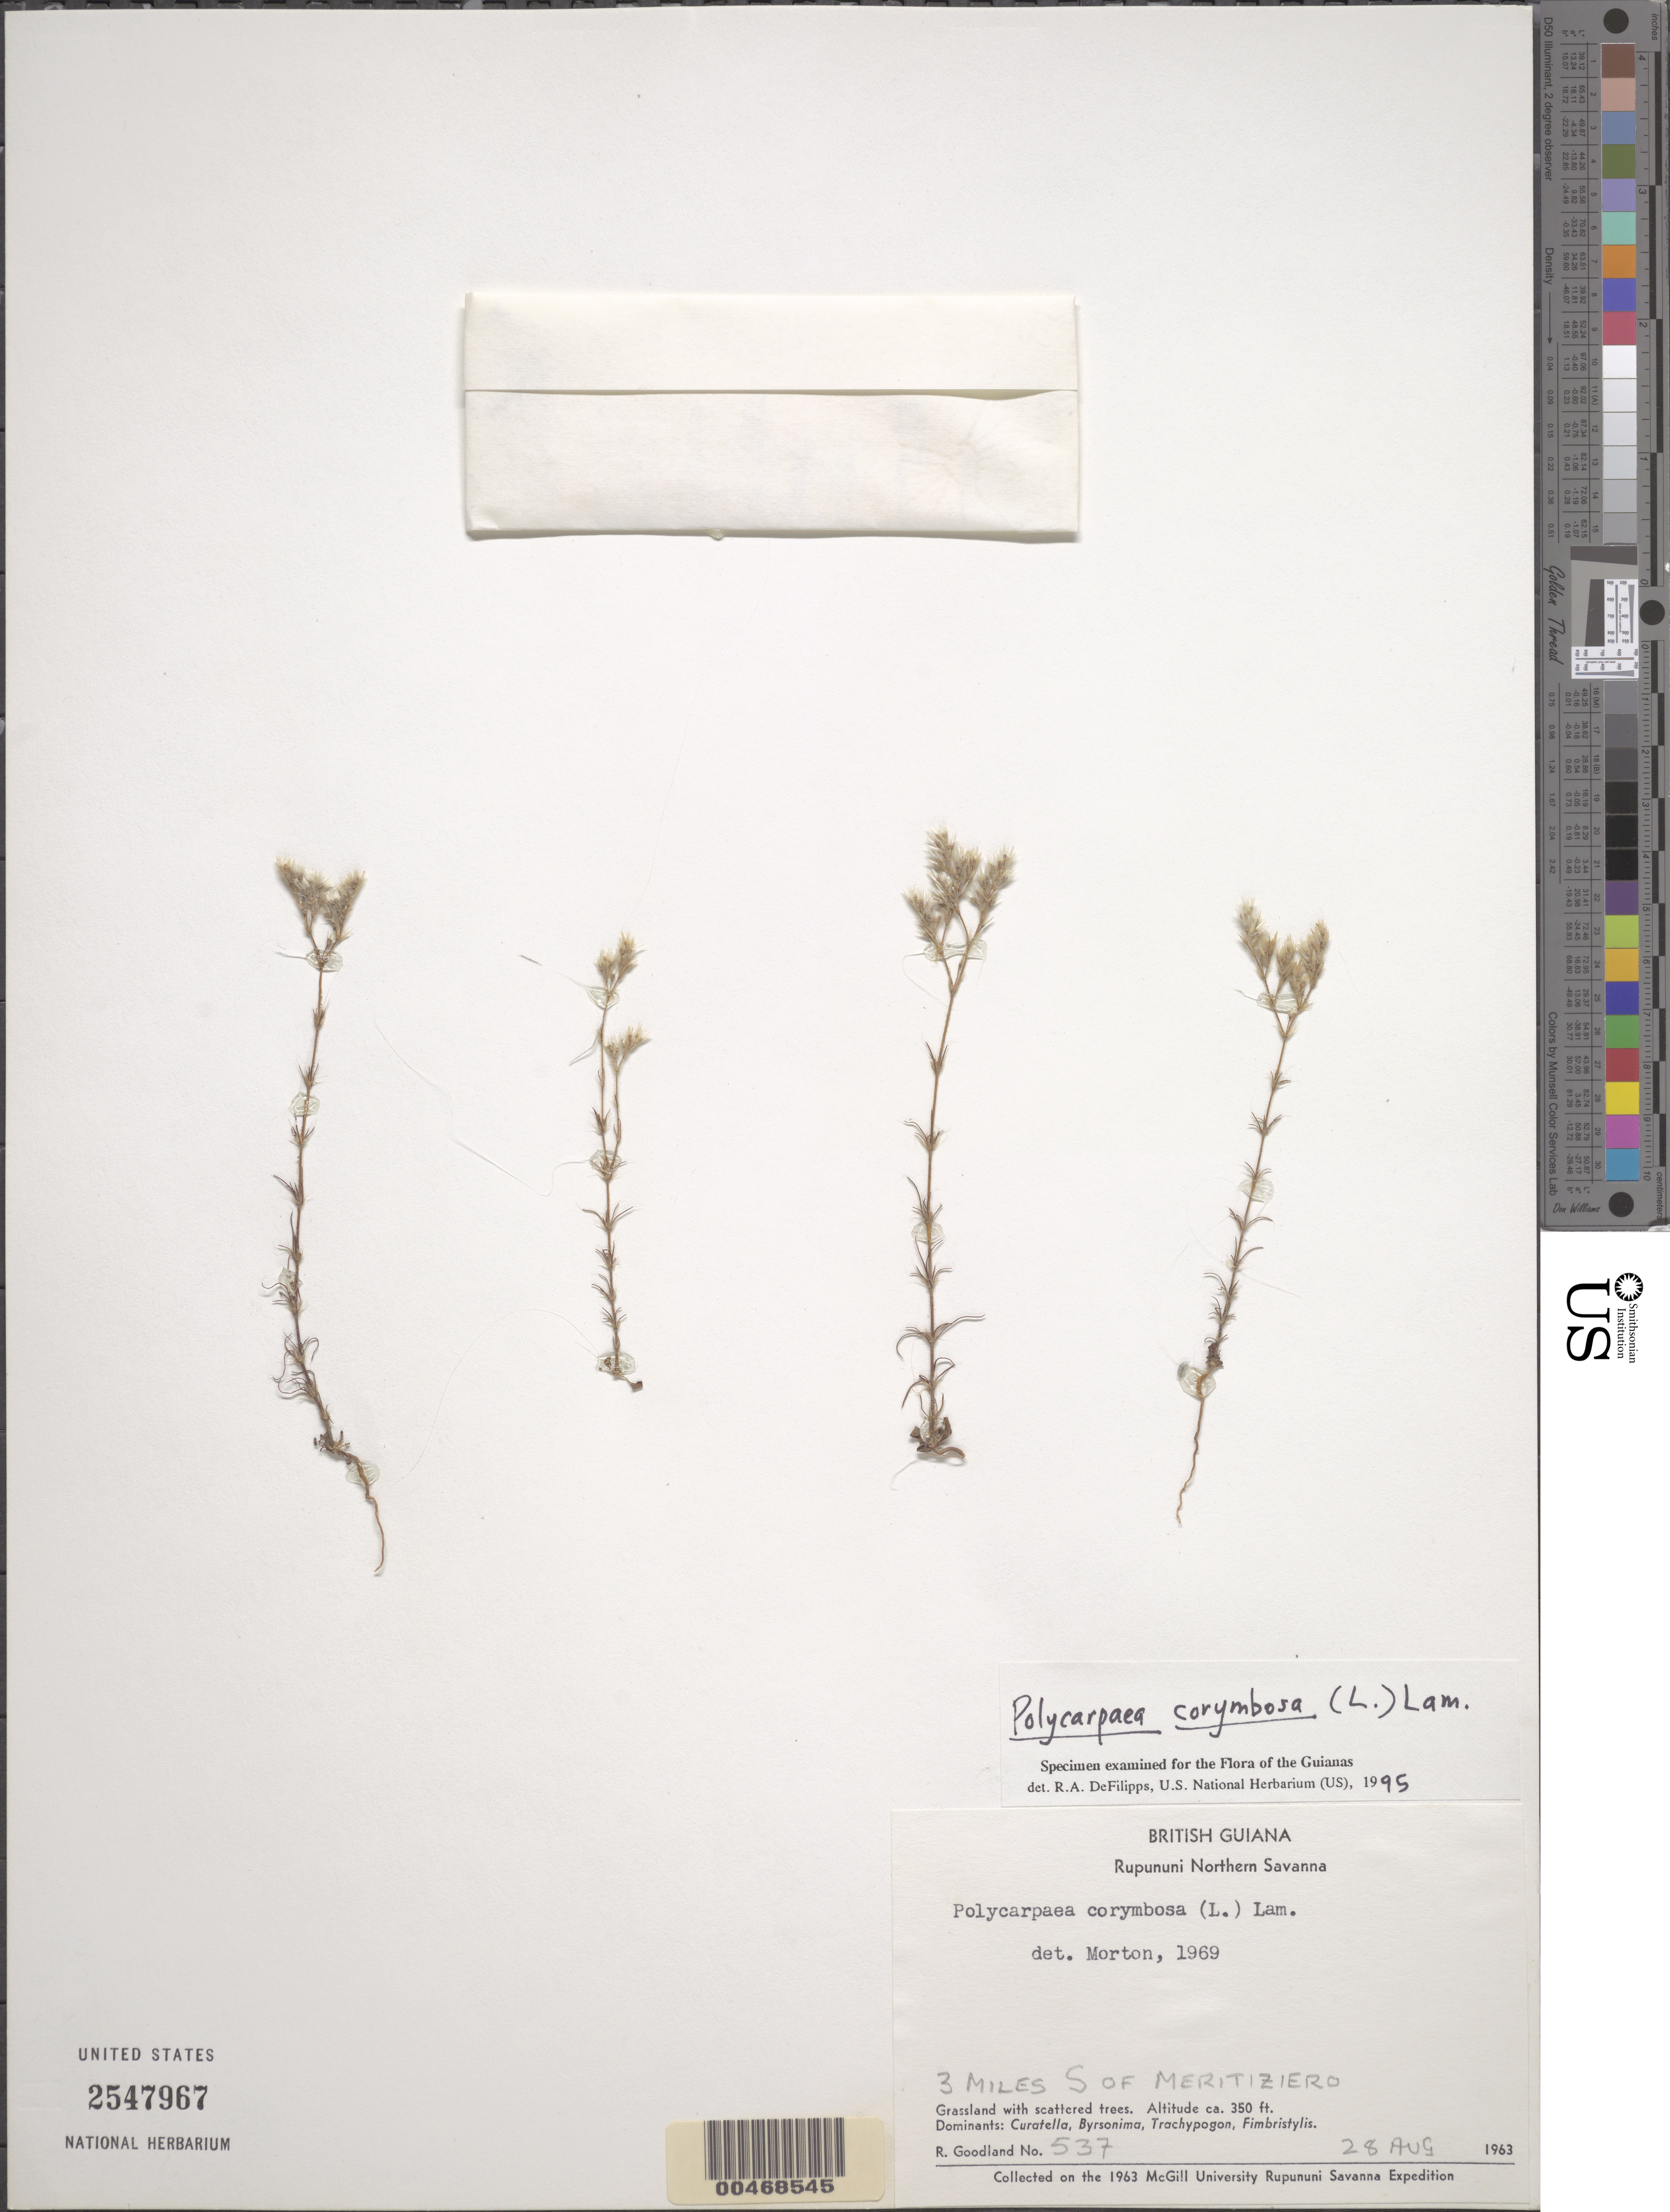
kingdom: Plantae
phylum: Tracheophyta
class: Magnoliopsida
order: Caryophyllales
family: Caryophyllaceae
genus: Polycarpaea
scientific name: Polycarpaea corymbosa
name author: (L.) Lam.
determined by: DeFilipps, R. A.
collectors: R. Goodland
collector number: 537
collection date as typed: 28 Aug 1963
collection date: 1963-08-28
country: Guyana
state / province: U. Takutu-U. Essequibo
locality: Rupununi Northern Savanna; 3 mi. south of Meritizero. [In former Rupununi Region.]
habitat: Savanna- grassland with scattered trees; dominants Curatella, Byrsonima, Trachypogon, Fimbristylis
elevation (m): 107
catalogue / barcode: US 2547967